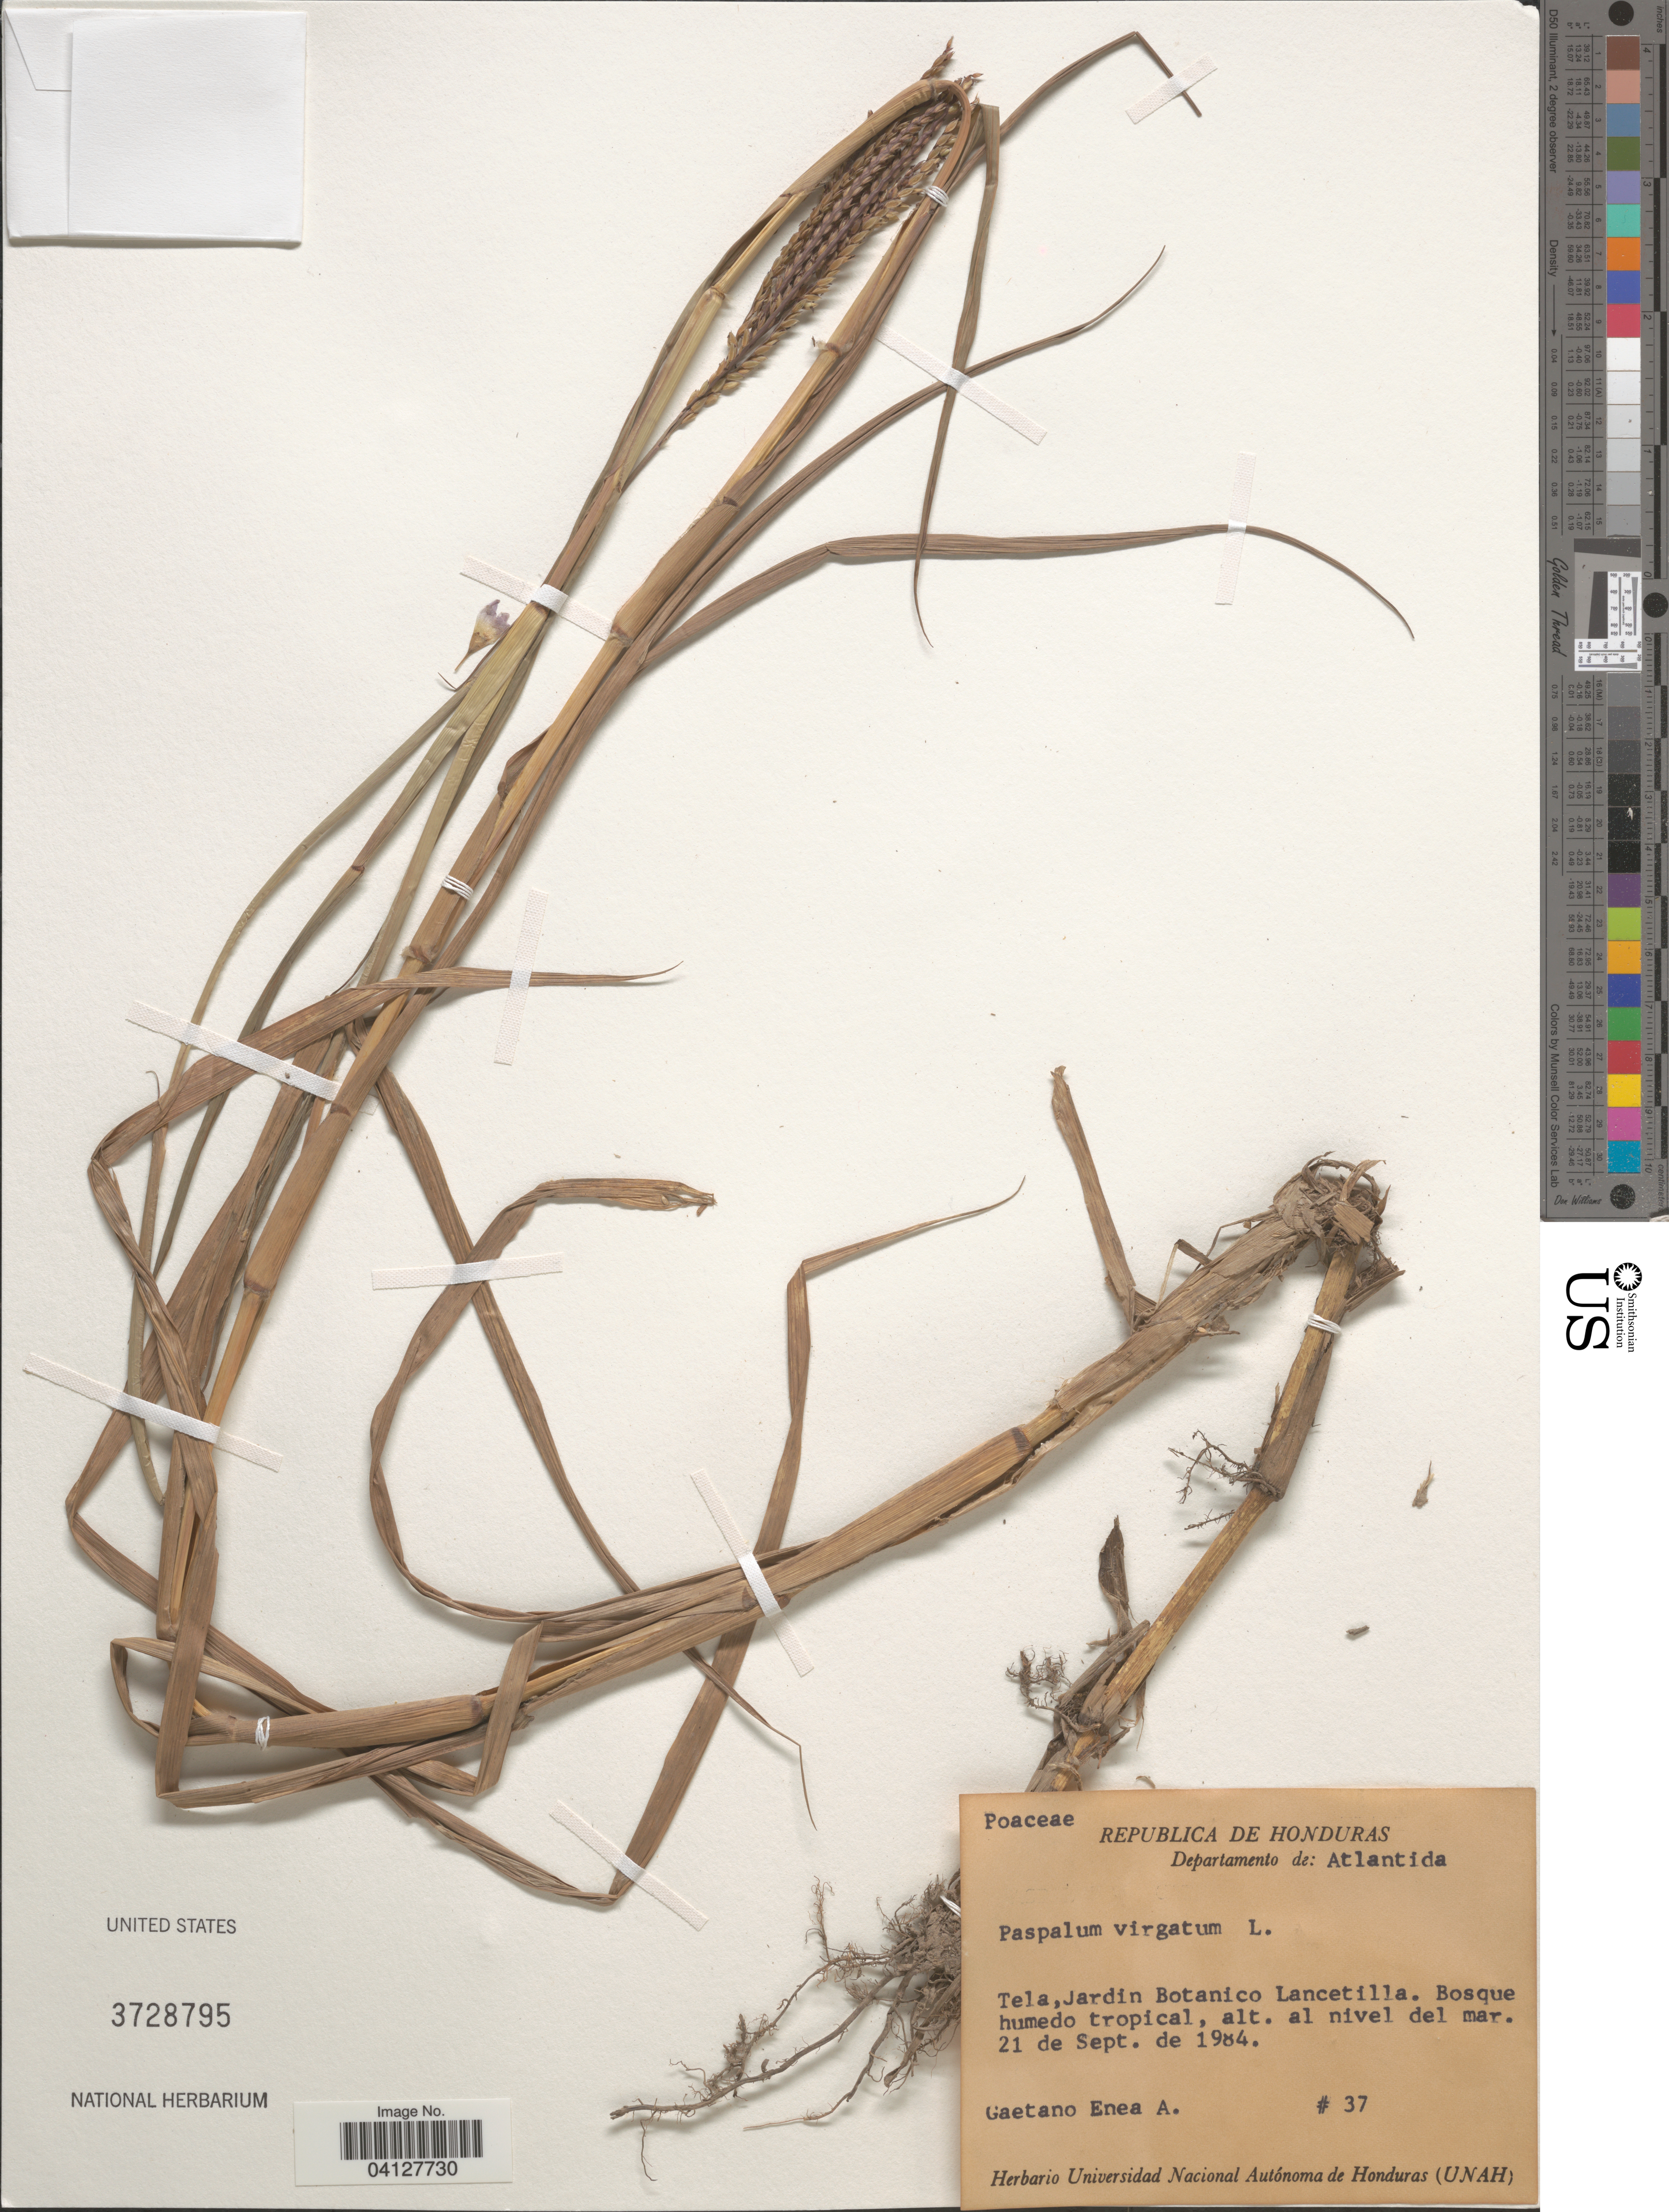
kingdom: Plantae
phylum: Tracheophyta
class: Liliopsida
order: Poales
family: Poaceae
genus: Paspalum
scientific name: Paspalum virgatum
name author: L.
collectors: Gaetano Enea A.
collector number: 37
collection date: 1984-09-21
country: Honduras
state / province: Atlantida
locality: Republica de Honduras. Departamento de: Atlantida. Tela, Jardin Botanico Lancetilla.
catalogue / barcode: US 3728795